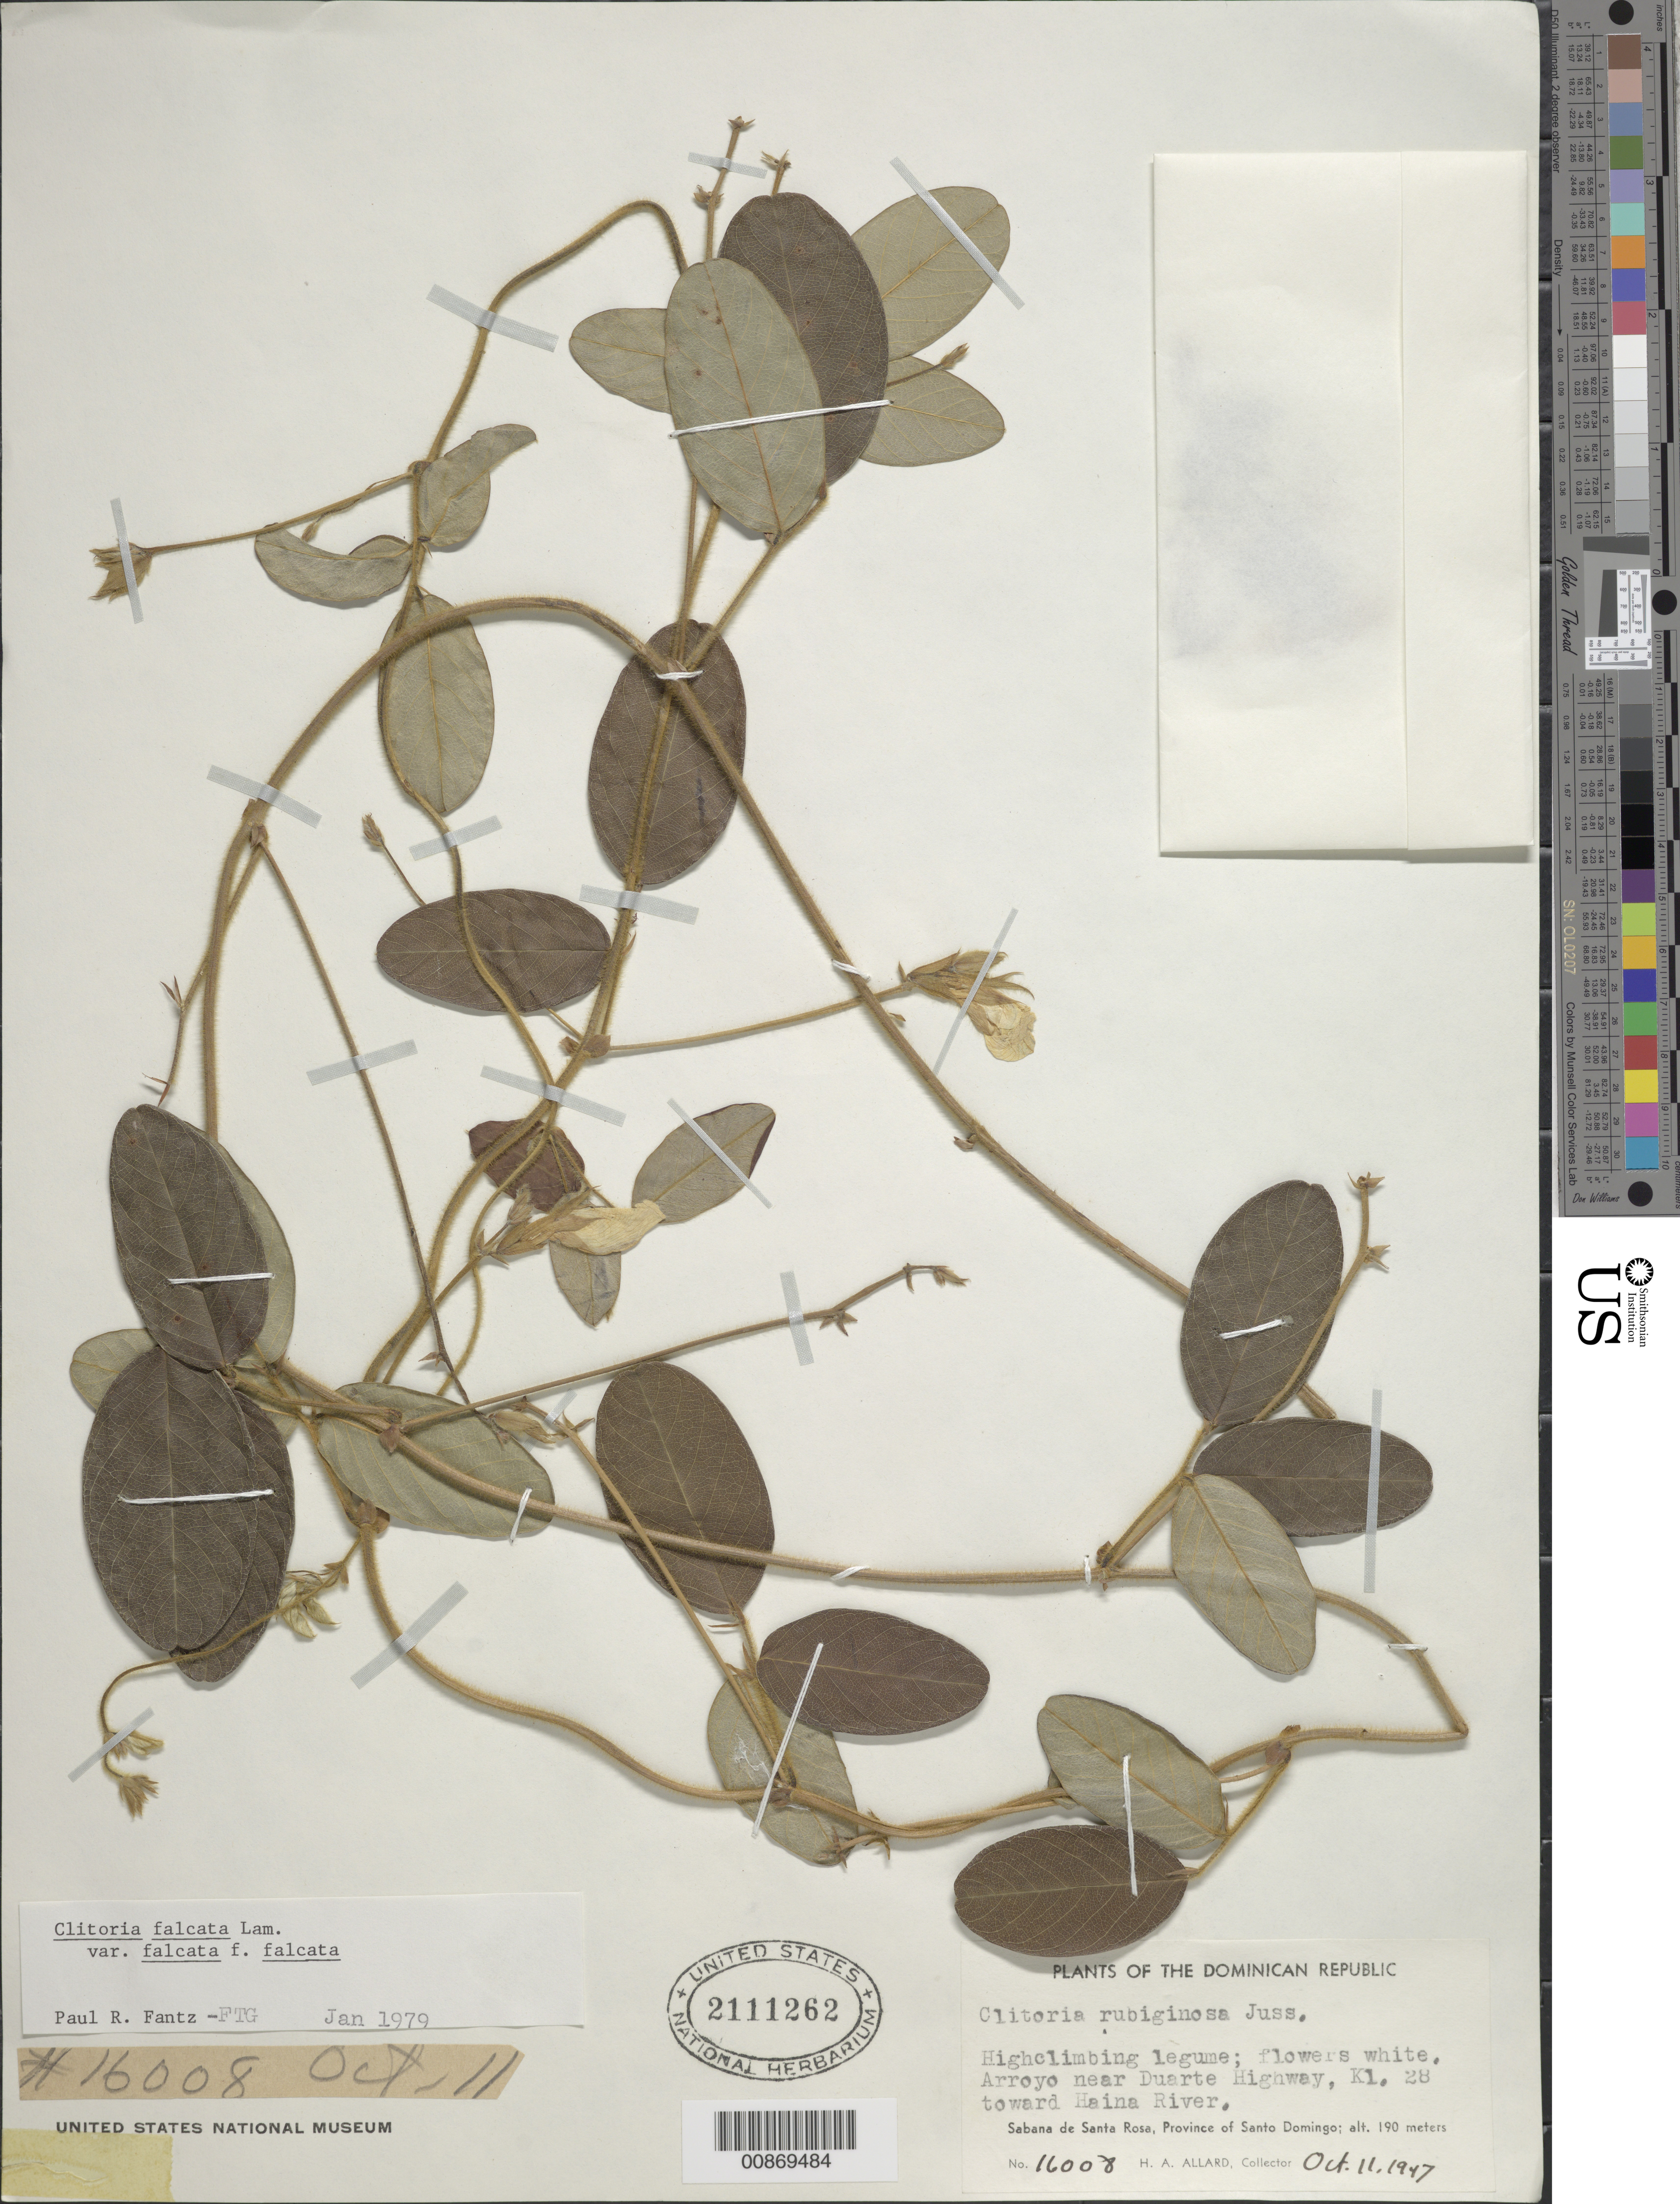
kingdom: Plantae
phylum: Tracheophyta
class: Magnoliopsida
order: Fabales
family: Fabaceae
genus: Clitoria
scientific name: Clitoria rubiginosa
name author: Juss.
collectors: H. A. Allard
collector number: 16008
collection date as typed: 11 Oct 1947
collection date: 1947-10-11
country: Dominican Republic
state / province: Distrito Nacional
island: Hispaniola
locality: Arroyo near Duarte Highway, km. 28 toward Haina River. Sabana de Santa Rosa, Province of Santo Domingo (obsolete).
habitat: Arroyo.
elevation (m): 190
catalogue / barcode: US 2111262